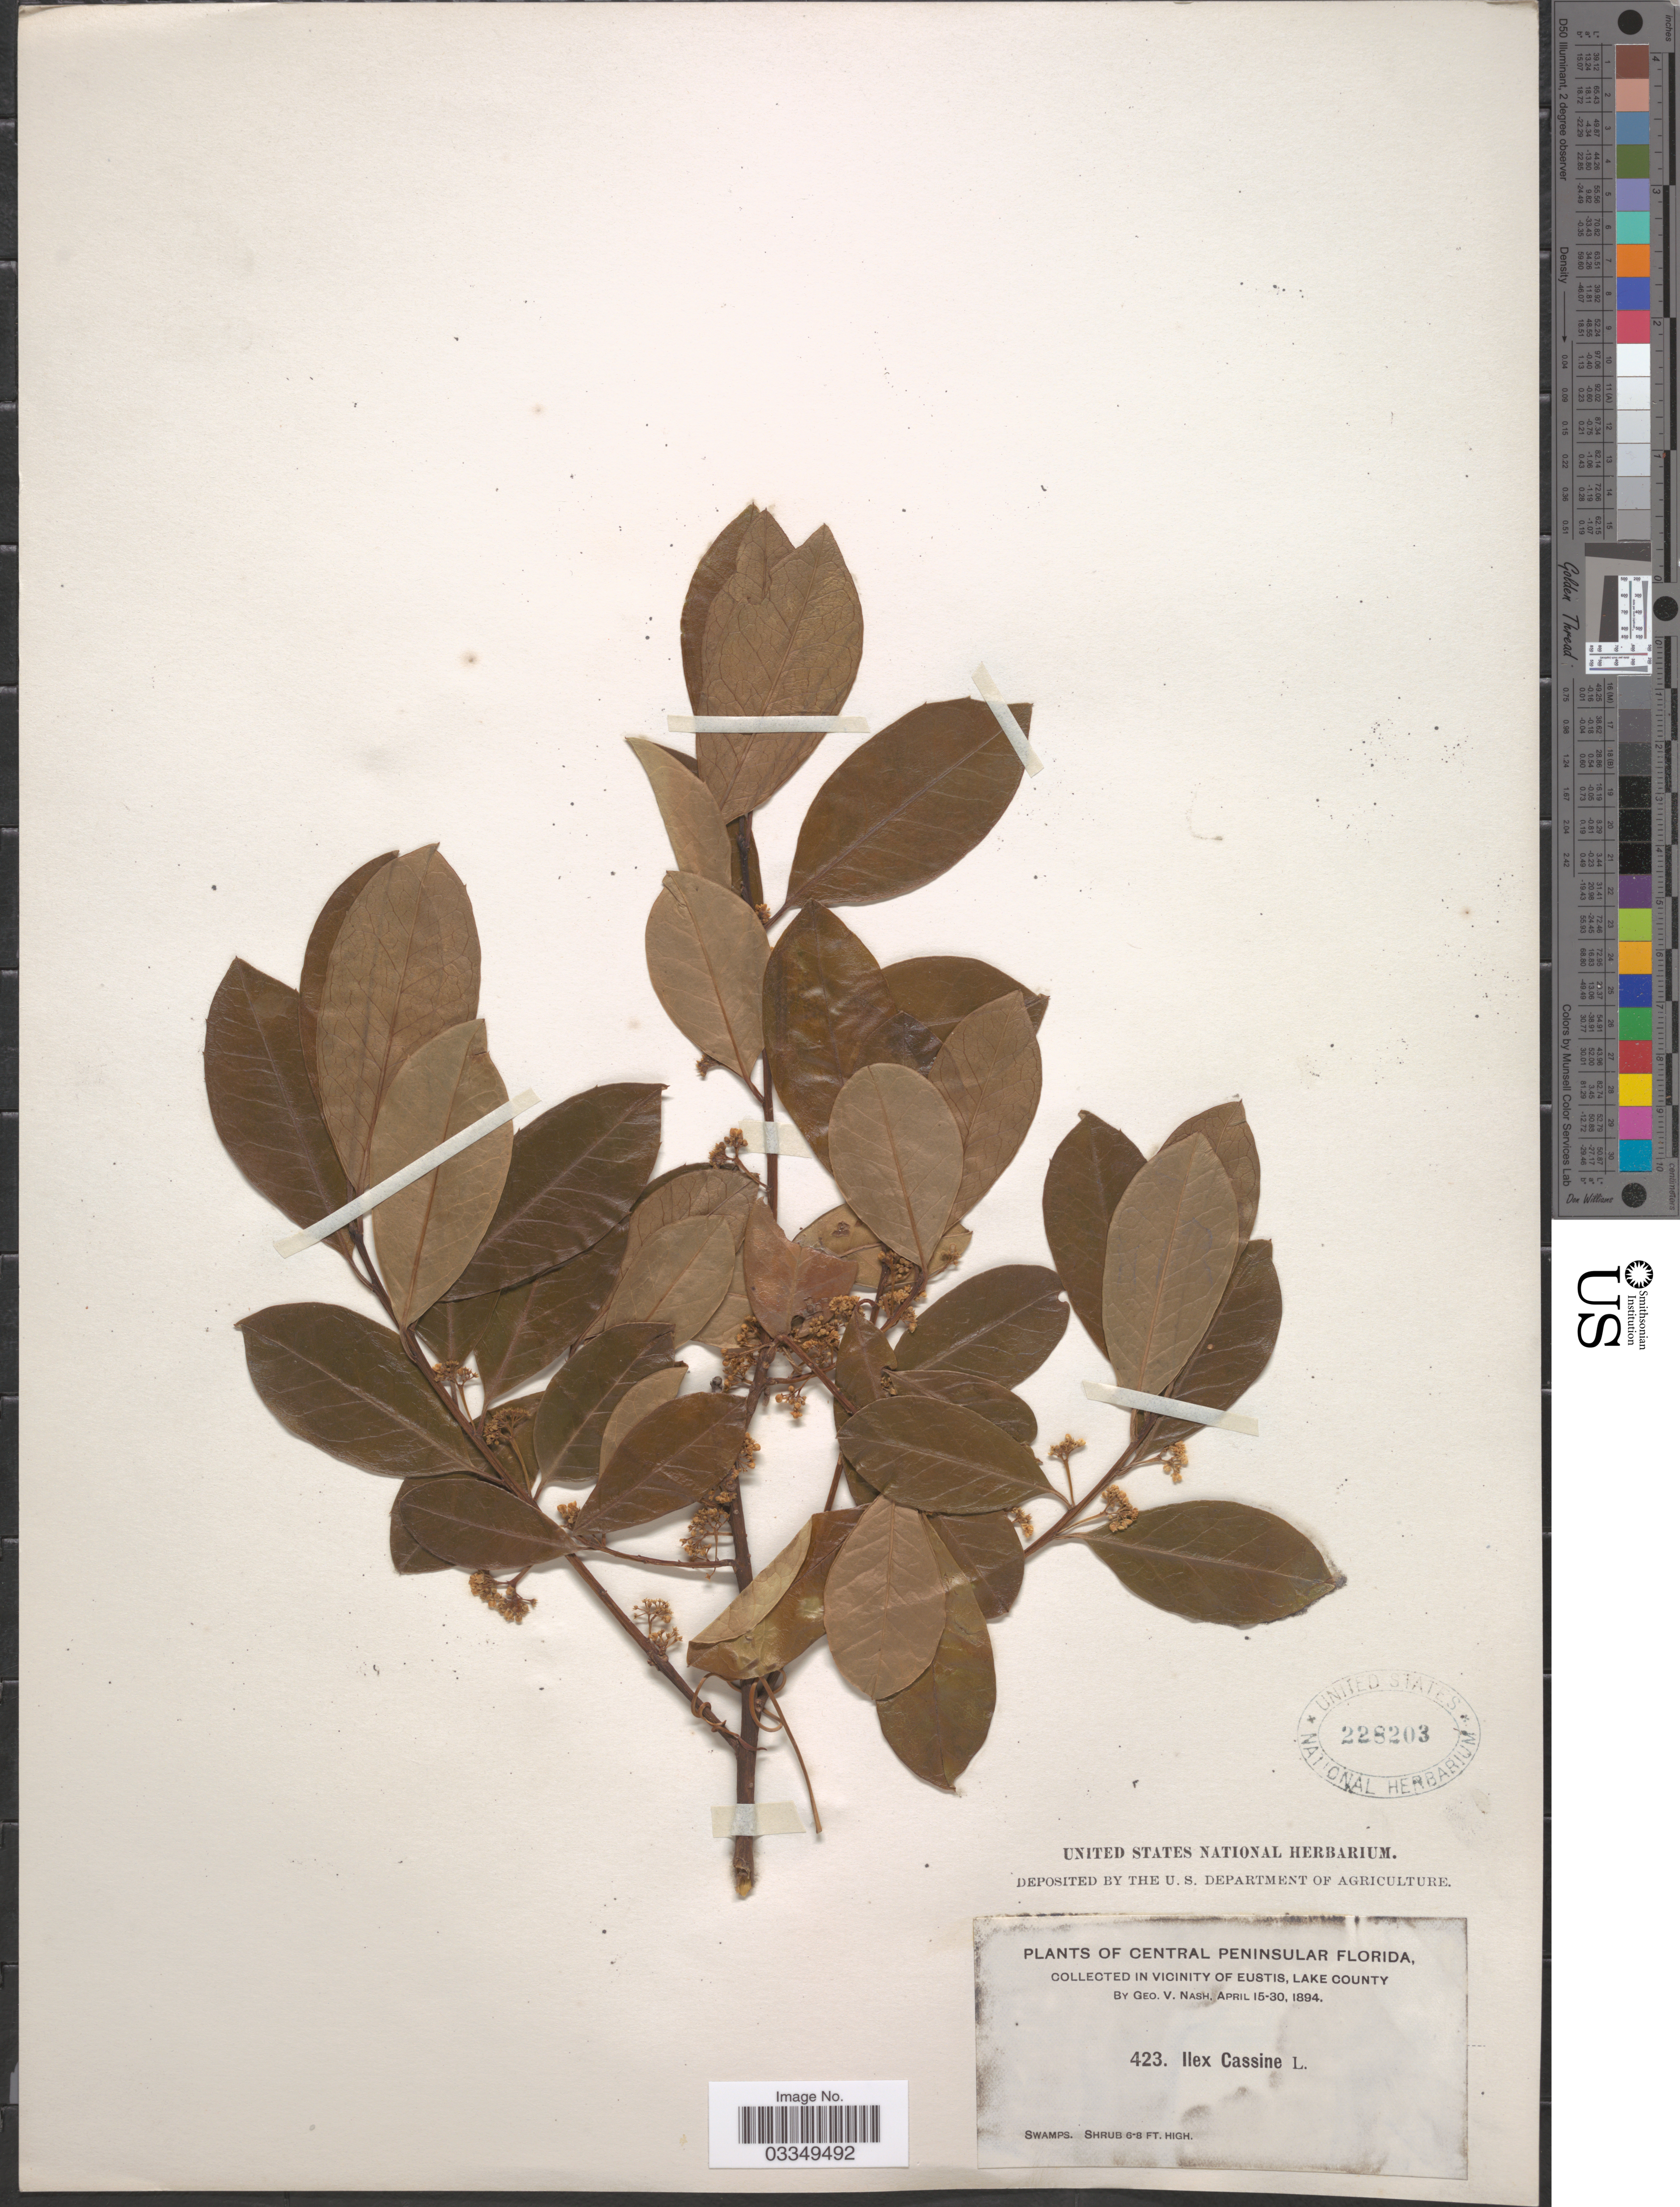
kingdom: Plantae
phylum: Tracheophyta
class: Magnoliopsida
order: Aquifoliales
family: Aquifoliaceae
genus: Ilex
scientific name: Ilex cassine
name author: L.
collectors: G. V. Nash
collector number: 423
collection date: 1894-04-15/1894-04-30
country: United States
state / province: Florida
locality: Central Peninsular Florida, in vicinity of Eustis, Lake County.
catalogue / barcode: US 228203